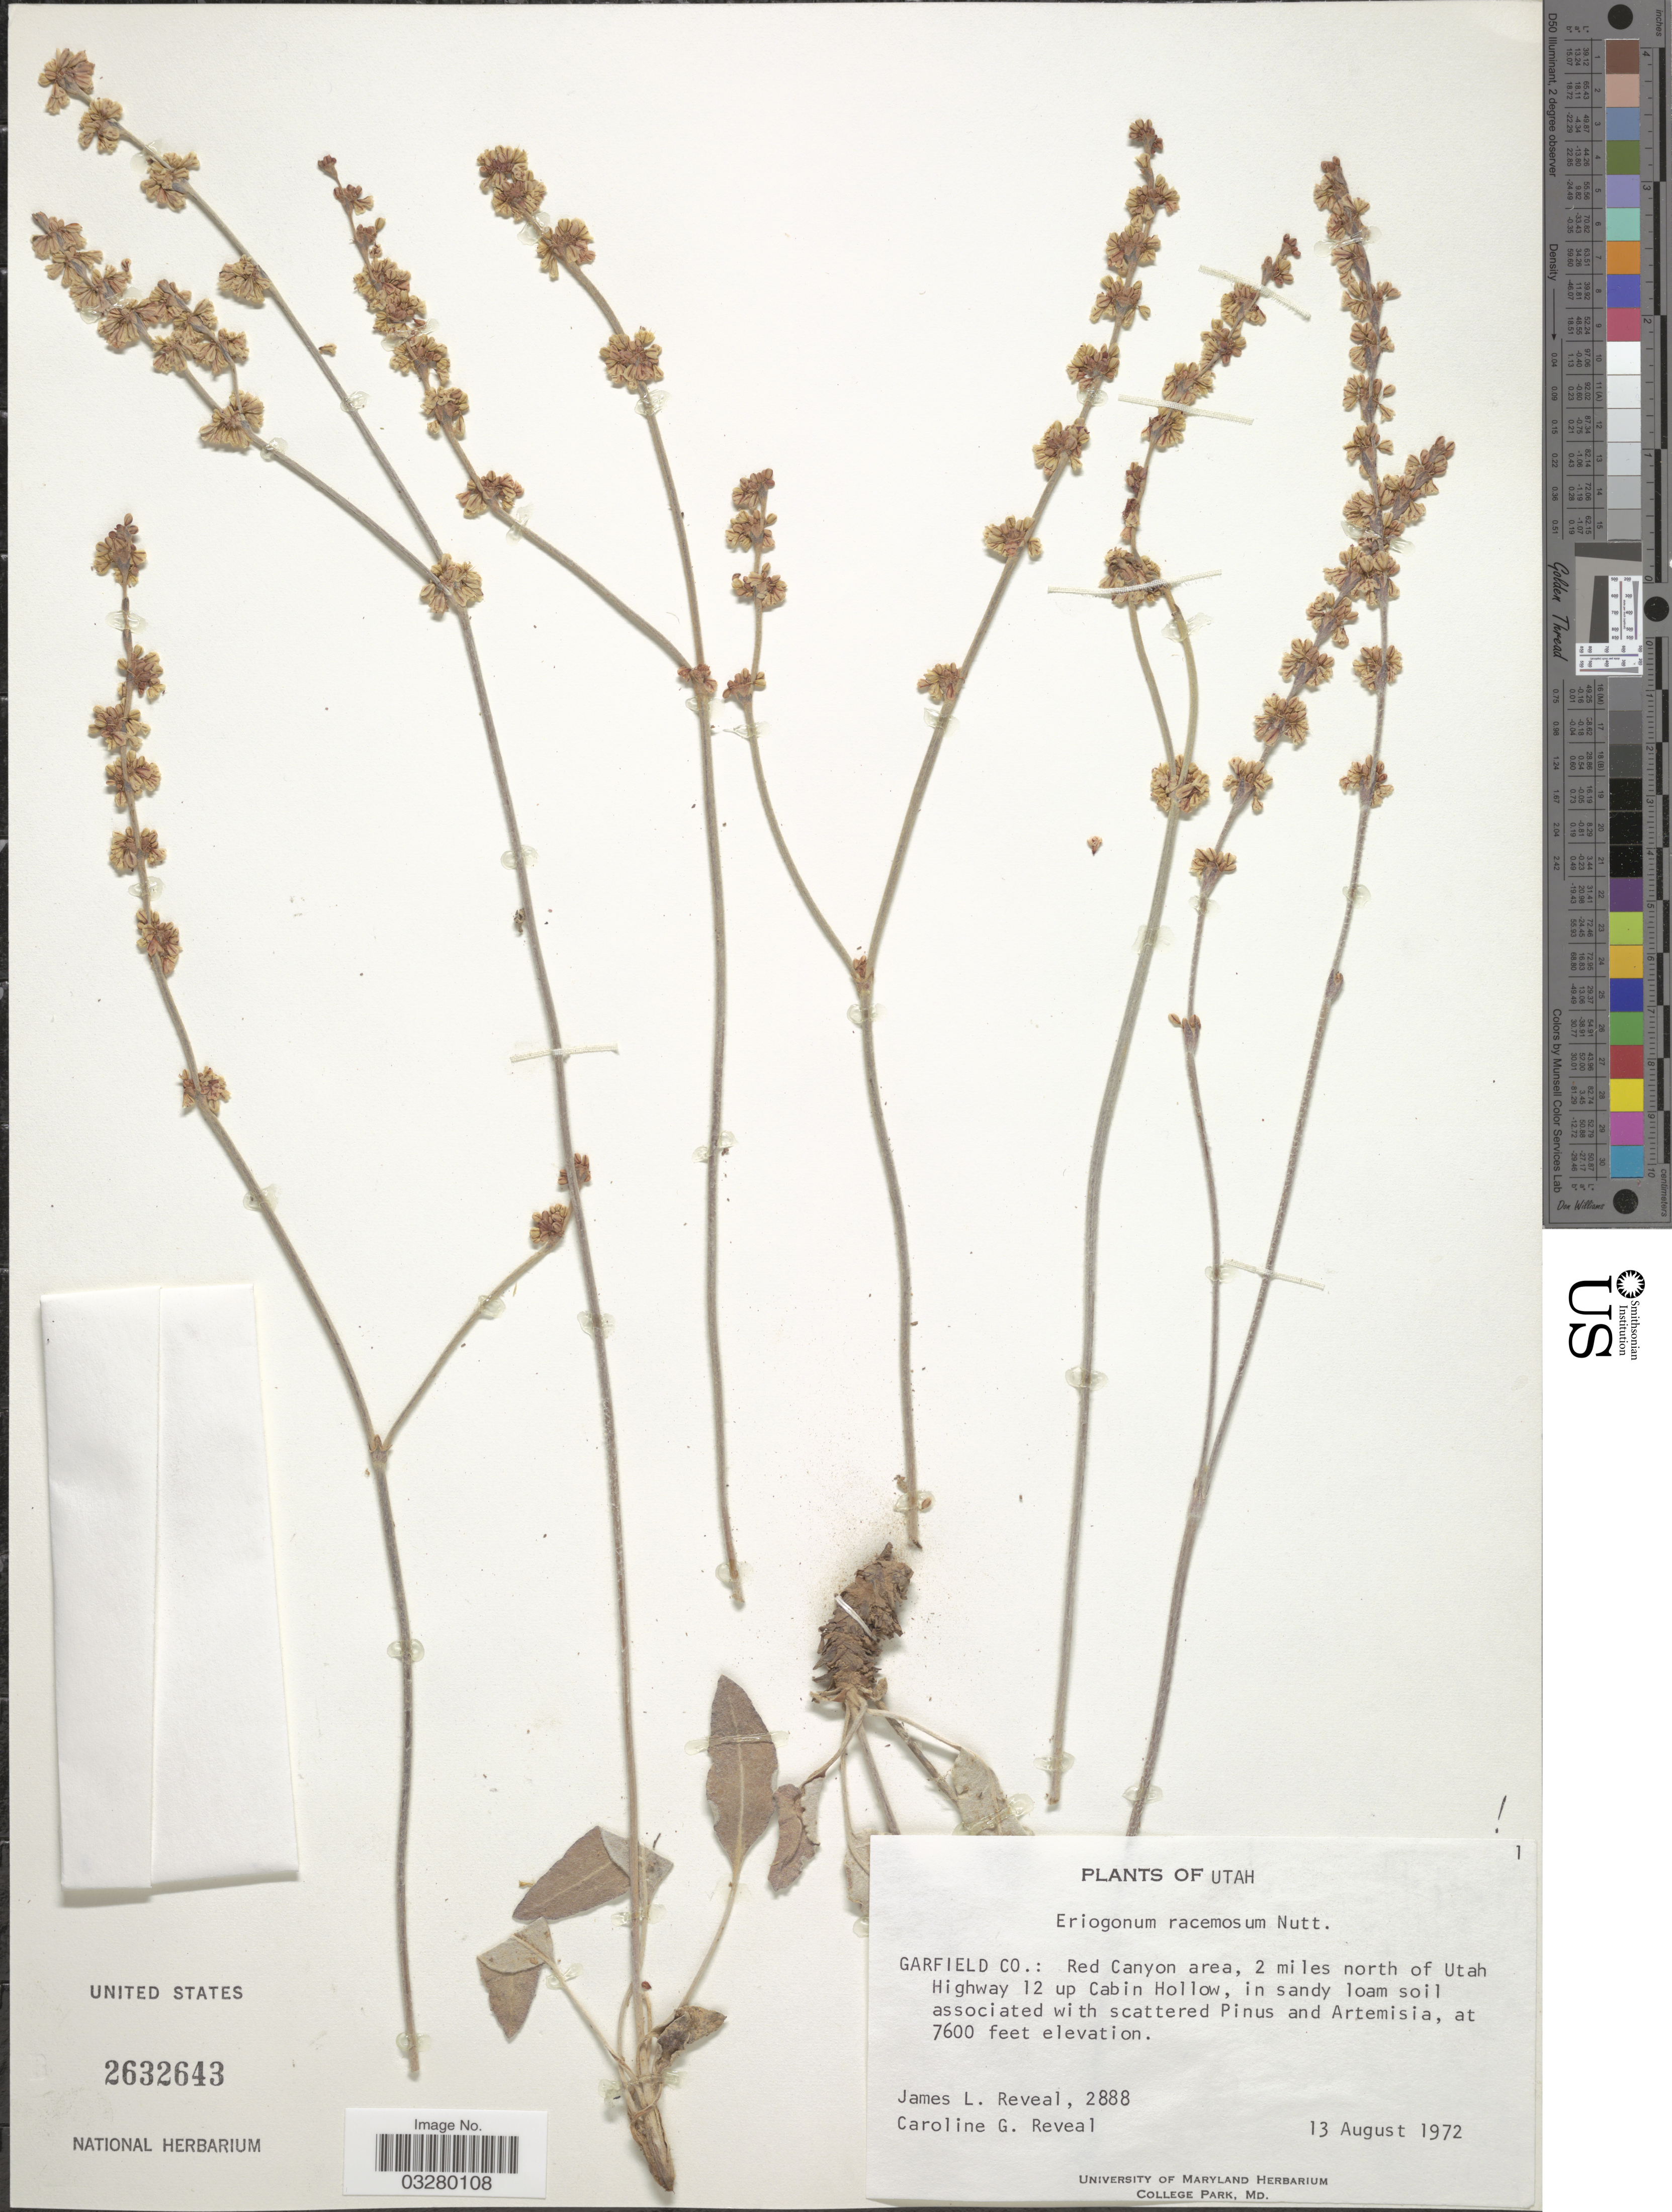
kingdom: Plantae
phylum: Tracheophyta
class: Magnoliopsida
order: Caryophyllales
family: Polygonaceae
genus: Eriogonum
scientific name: Eriogonum racemosum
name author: Nutt.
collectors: J. L. Reveal & C. G. Reveal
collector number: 2888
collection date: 1972-08-13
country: United States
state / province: Utah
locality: Garfield Co.: Red Canyon area, 2 miles north of Utah Highway 12 up Cabin Hollow.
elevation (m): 2316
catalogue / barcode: US 2632643